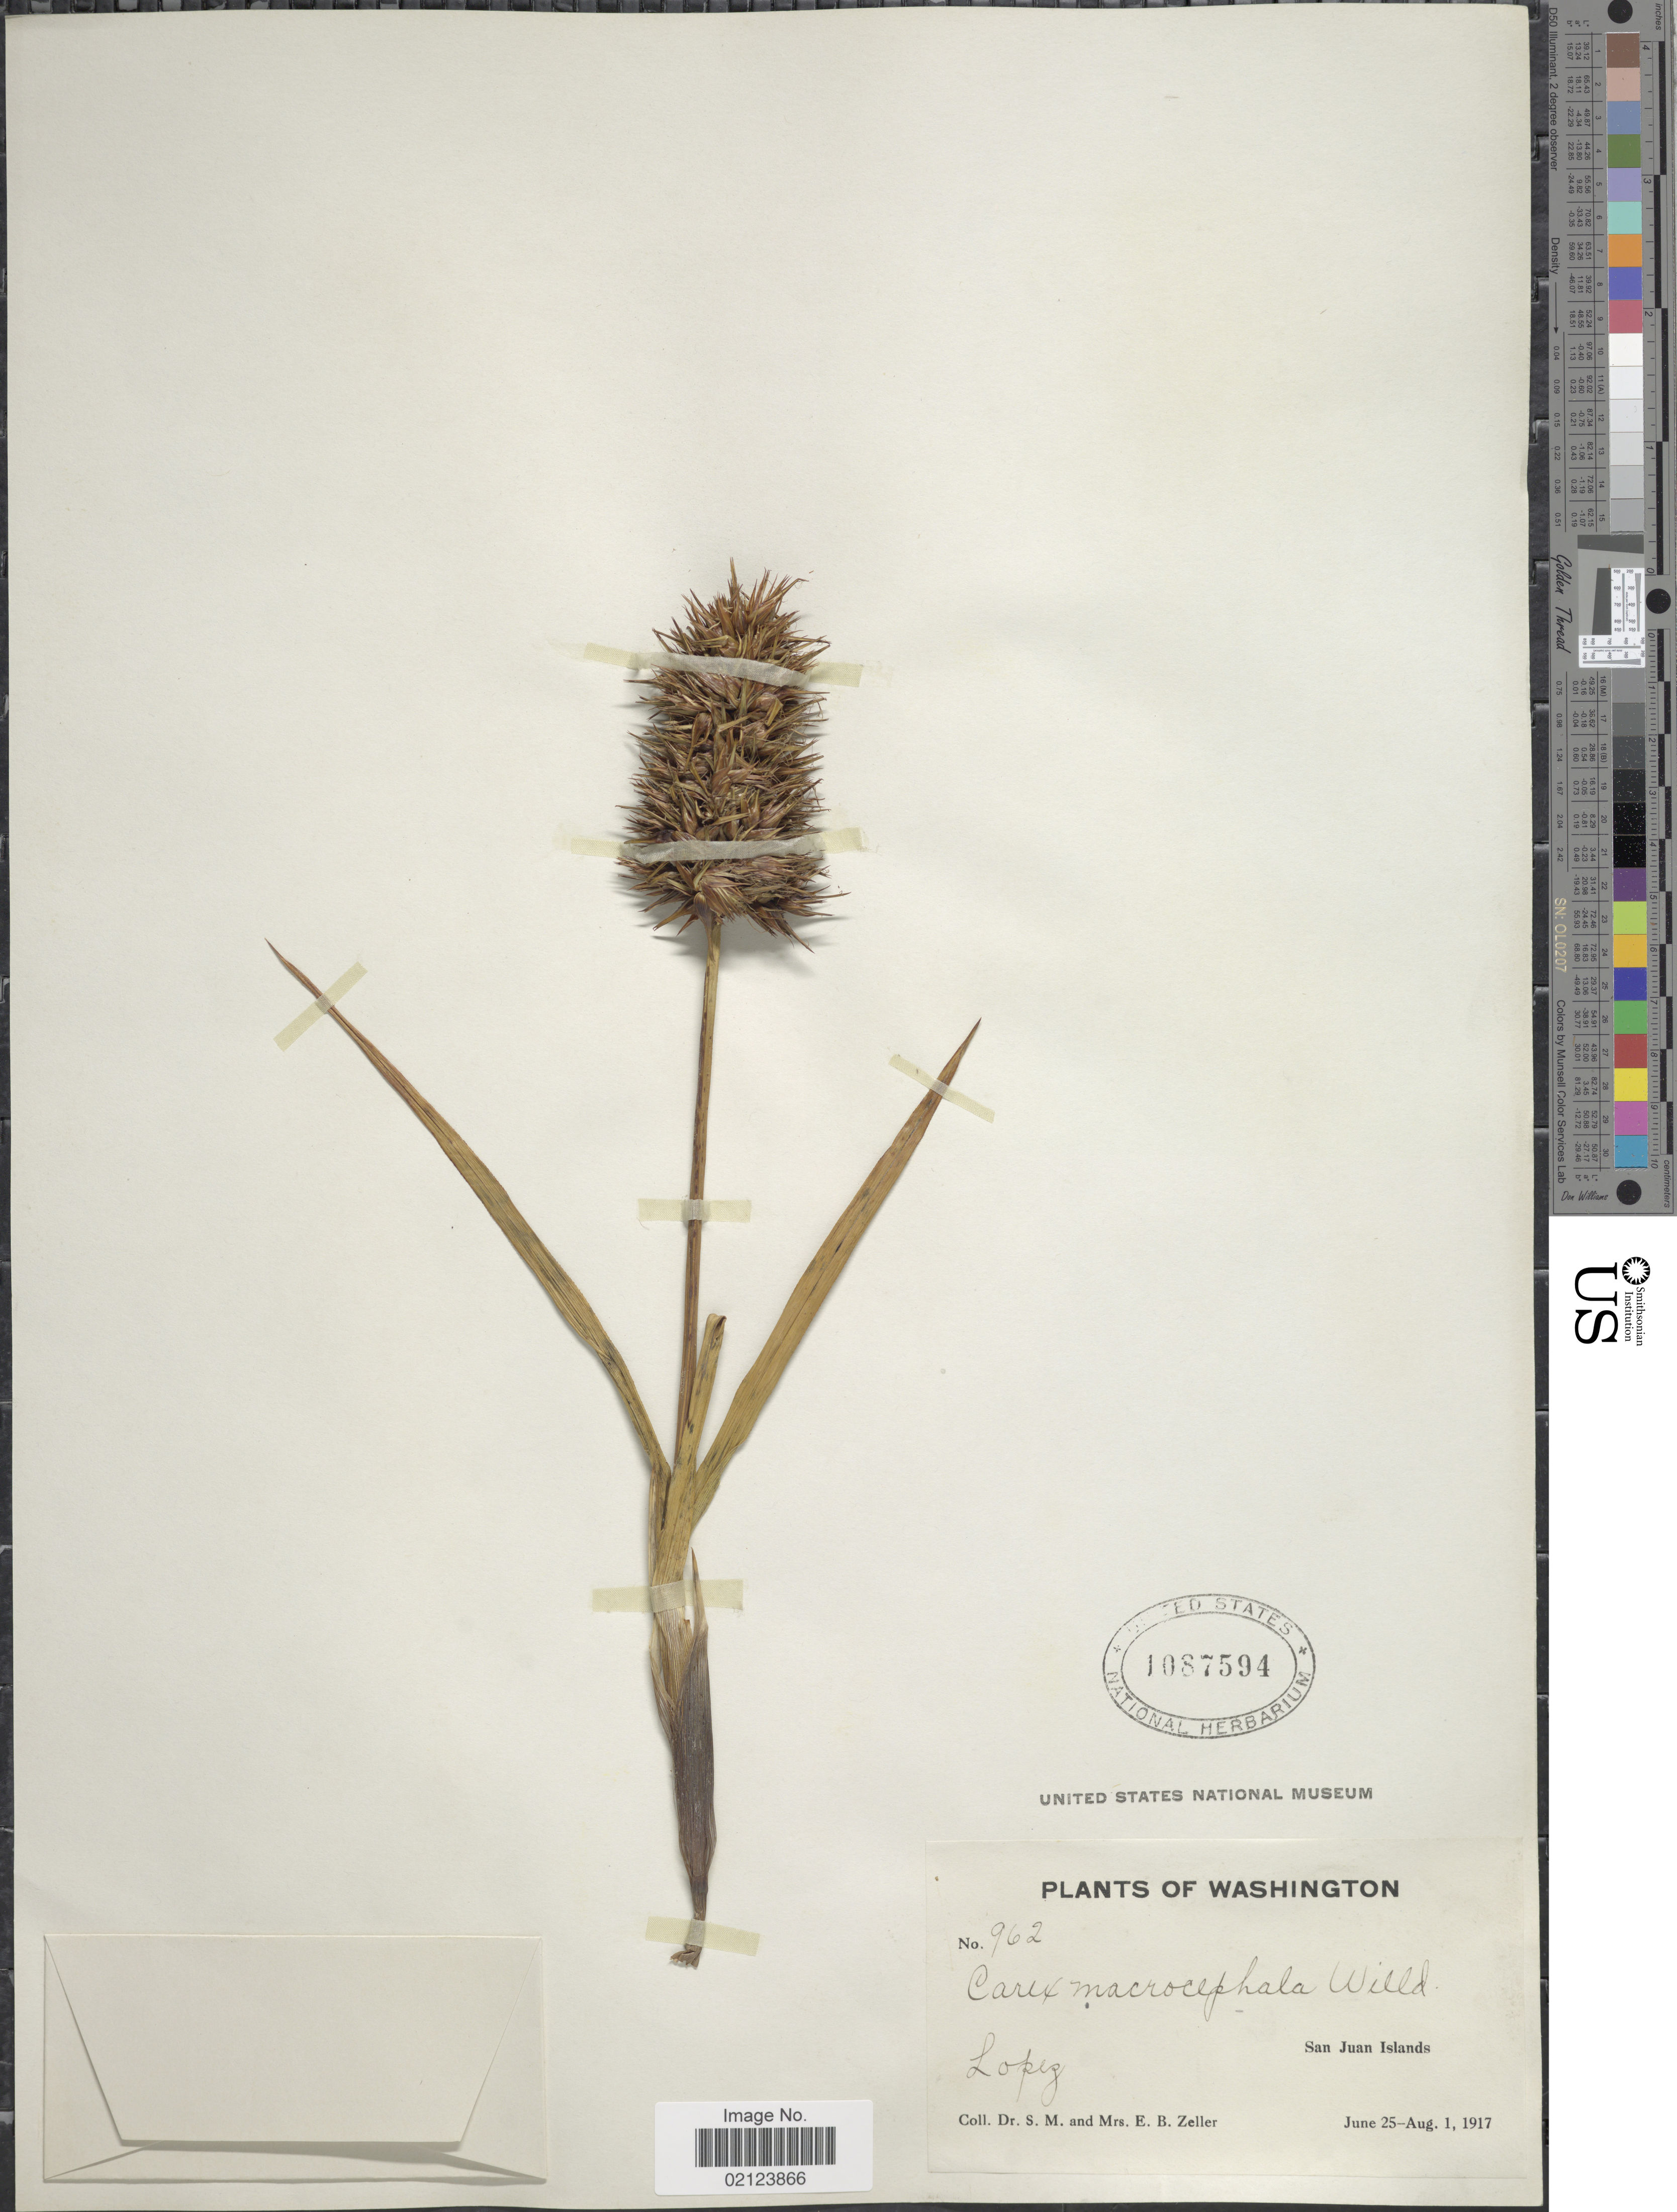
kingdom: Plantae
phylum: Tracheophyta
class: Liliopsida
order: Poales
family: Cyperaceae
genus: Carex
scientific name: Carex macrocephala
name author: Willd. ex Spreng.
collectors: S. Zeller & E. Zeller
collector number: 962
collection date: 1917-06-25/1917-08-01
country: United States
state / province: Washington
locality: San Juan Islands, Lopez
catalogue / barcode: US 1087594